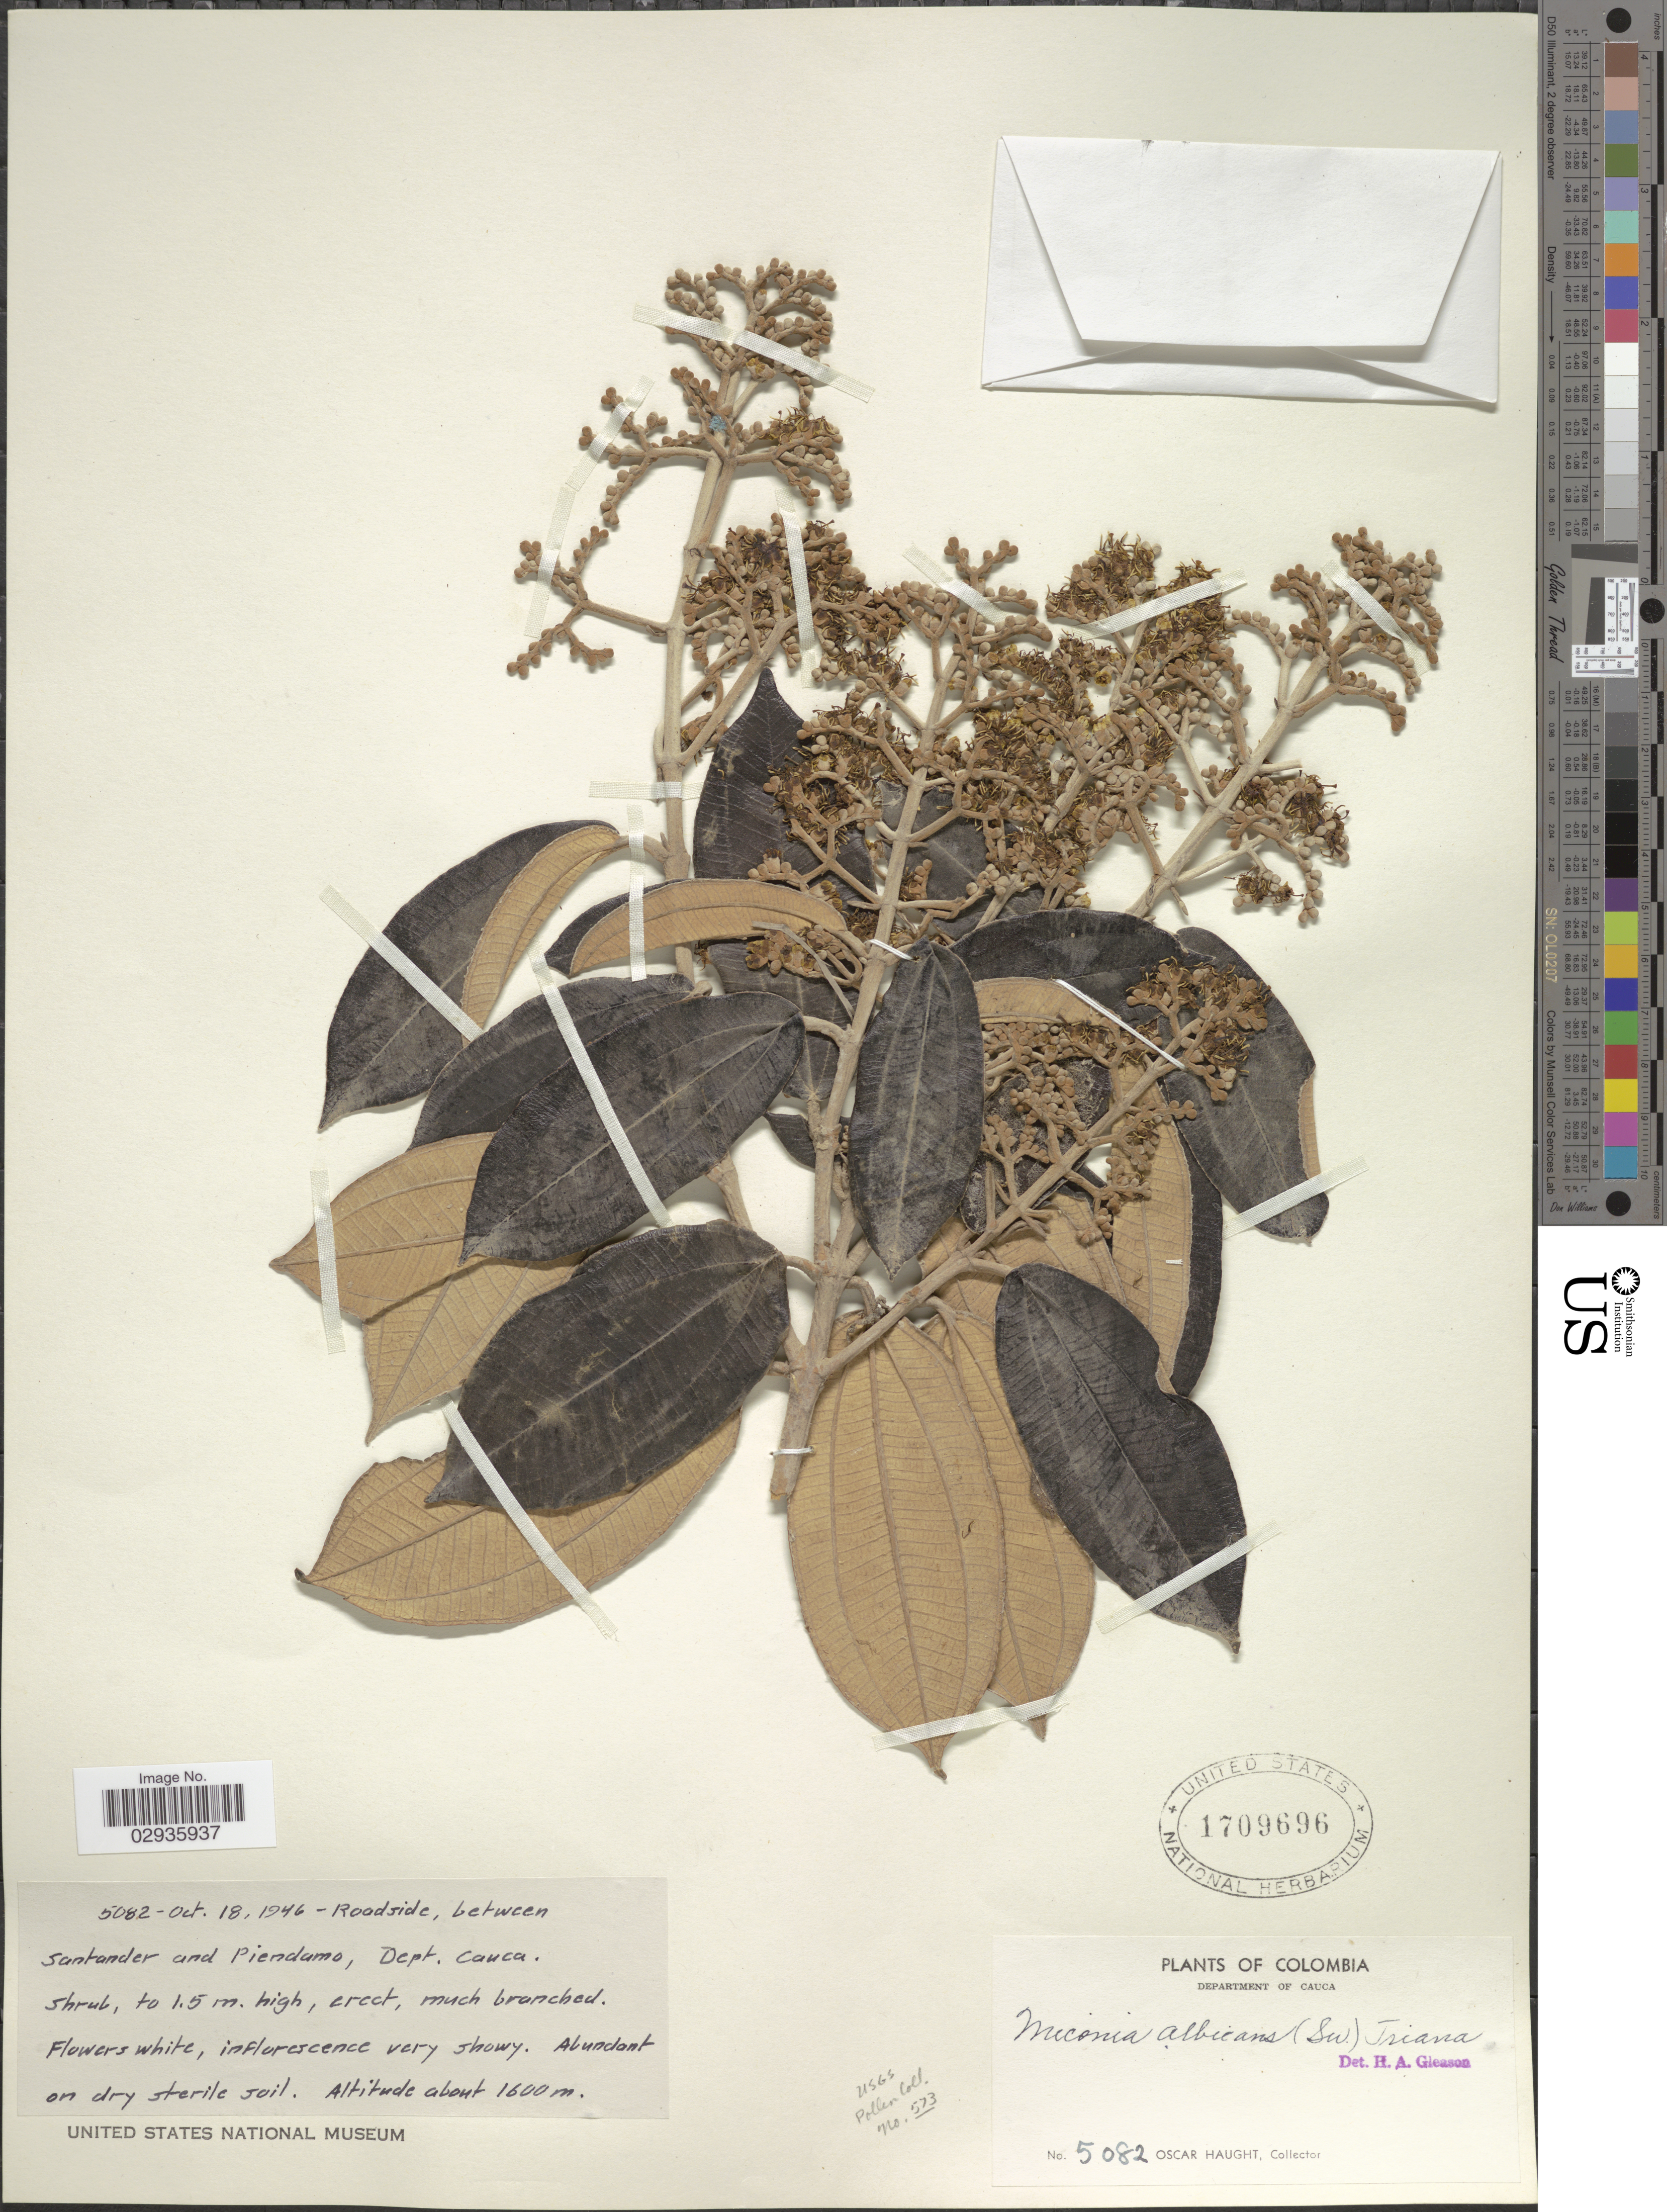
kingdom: Plantae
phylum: Tracheophyta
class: Magnoliopsida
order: Myrtales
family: Melastomataceae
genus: Miconia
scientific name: Miconia albicans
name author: (Sw.) Steud.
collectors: O. L. Haught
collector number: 5082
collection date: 1946-10-18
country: Colombia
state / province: Cauca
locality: Department of Cauca, Roadside, between Santander and Piendamo.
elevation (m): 1600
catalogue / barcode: US 1709696